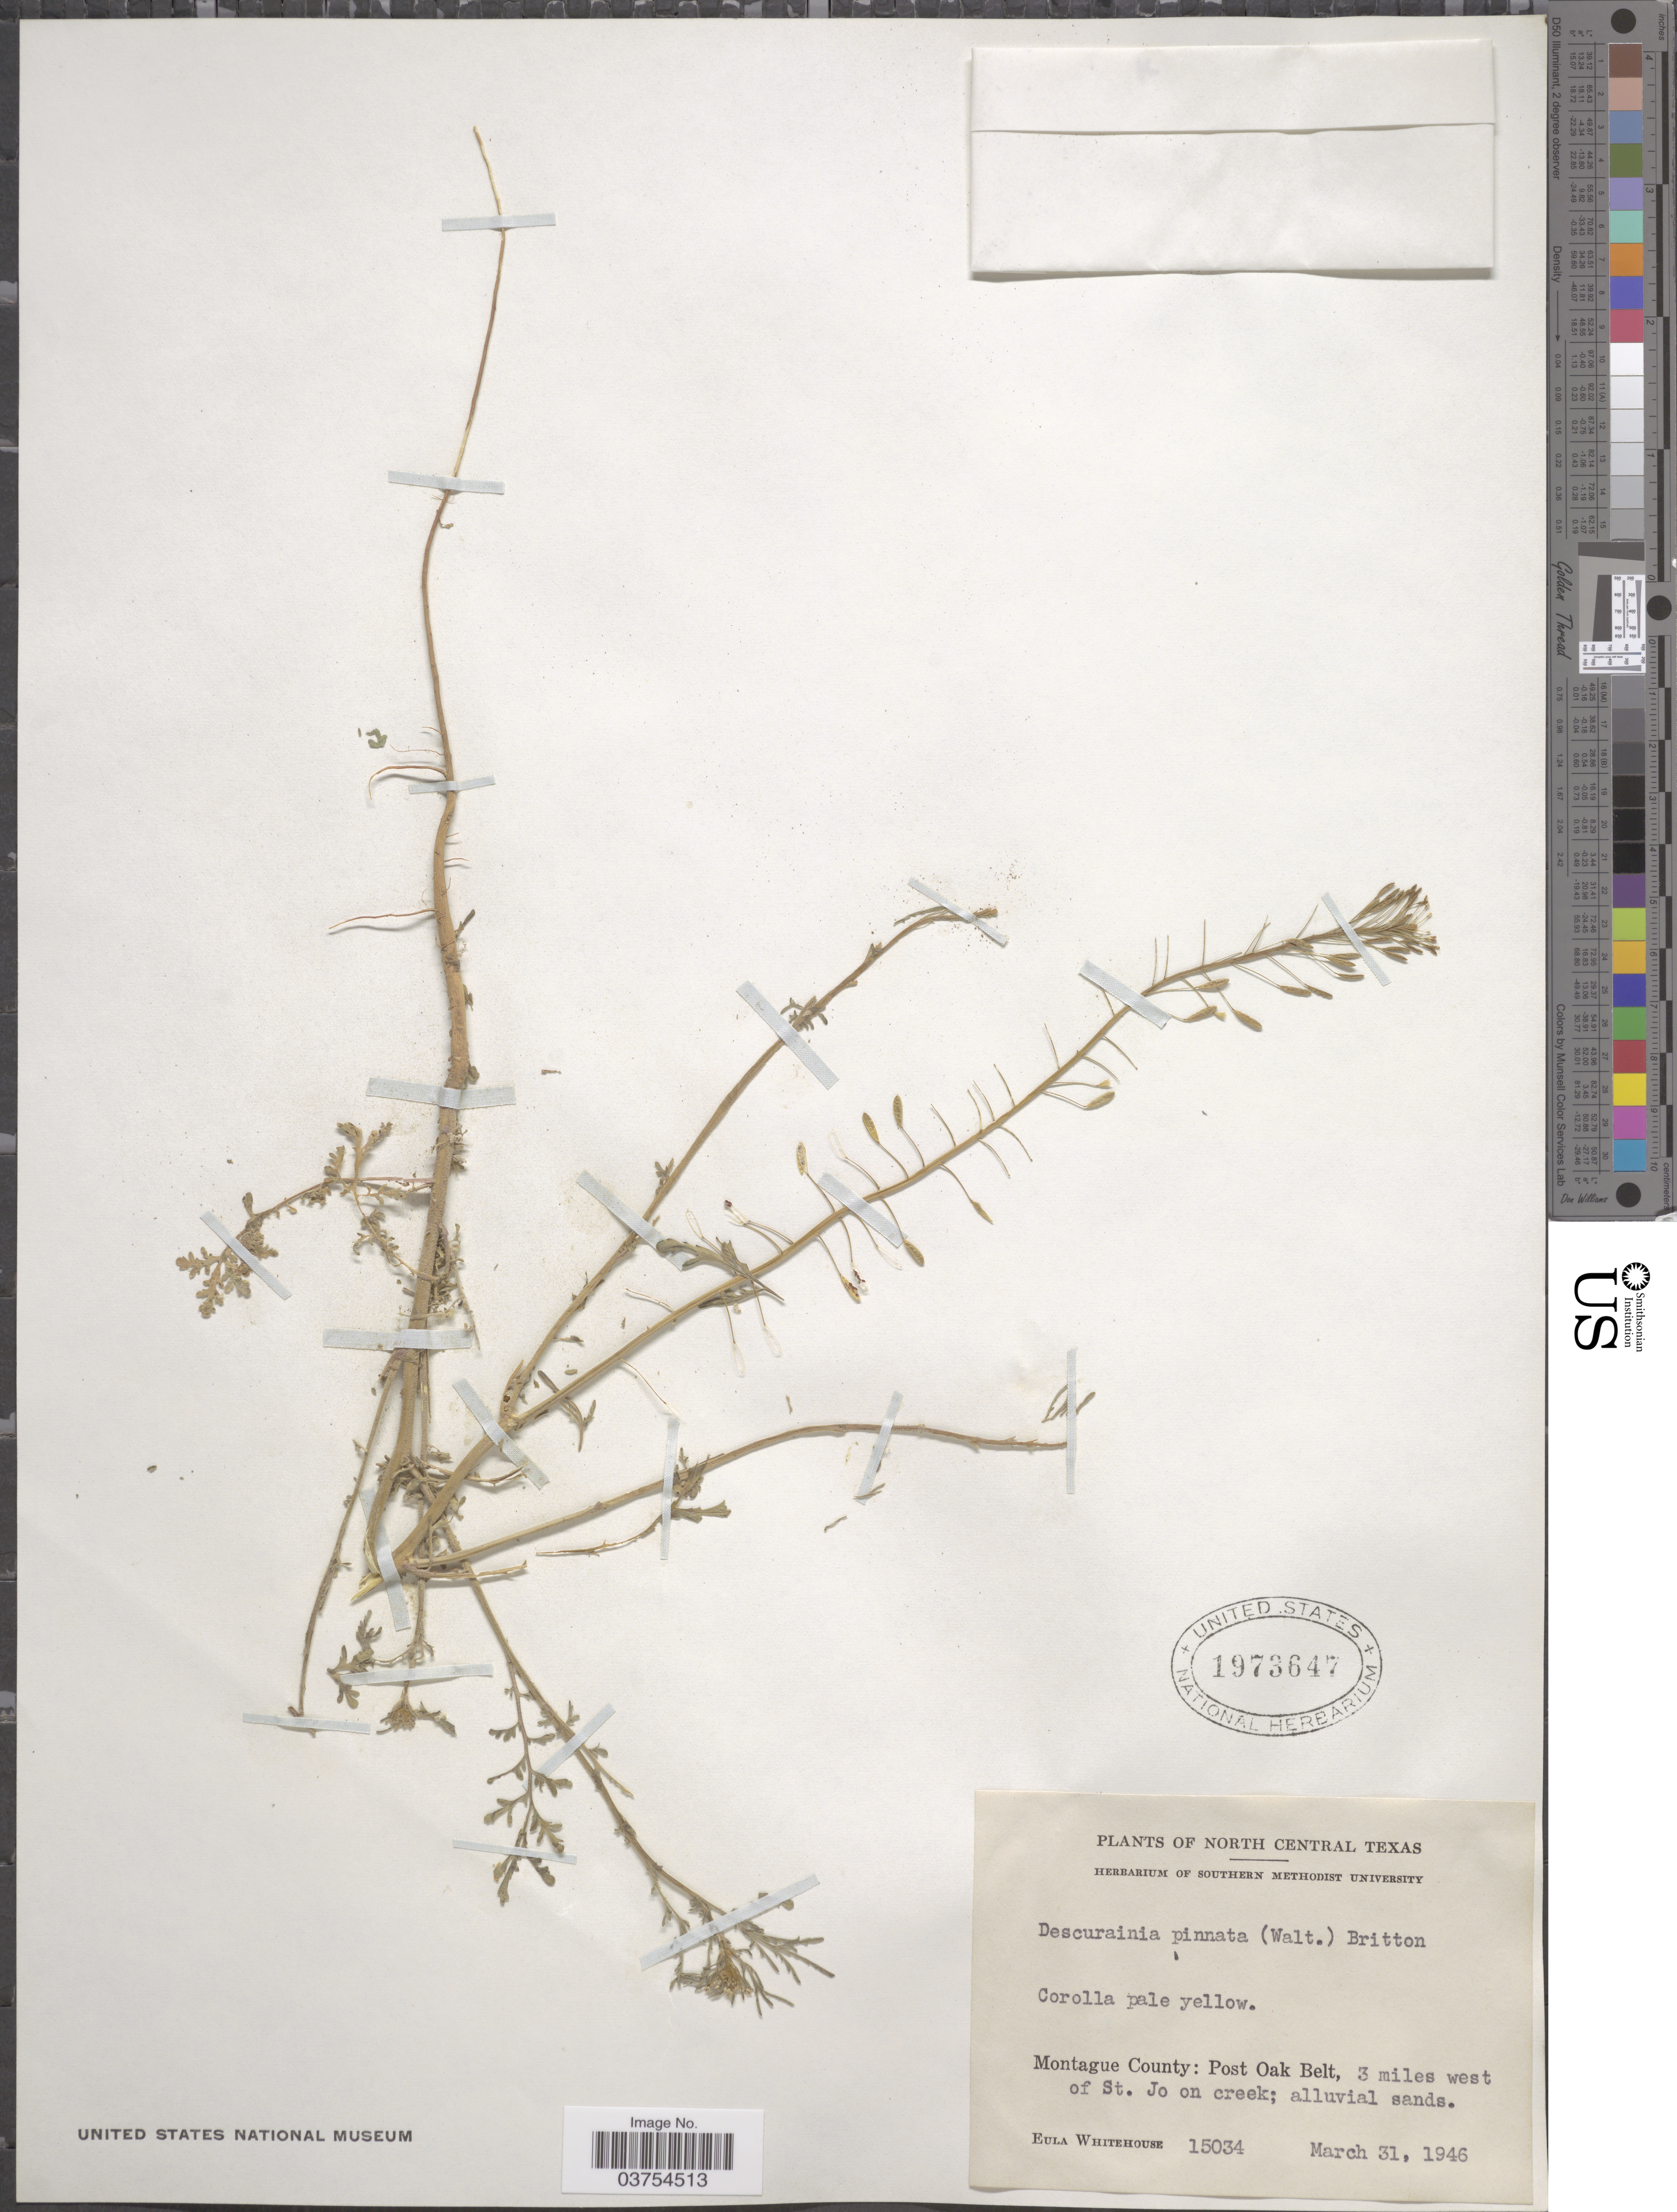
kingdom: Plantae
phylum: Tracheophyta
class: Magnoliopsida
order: Brassicales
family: Brassicaceae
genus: Descurainia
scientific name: Descurainia pinnata subsp. typica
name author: (C.A. Mey.) Detling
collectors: E. Whitehouse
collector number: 15034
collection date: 1946-03-31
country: United States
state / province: Texas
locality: North Central Texas. Montague County:Post Oak Belt, 3 miles west of St. Jo on creek.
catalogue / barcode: US 1973647